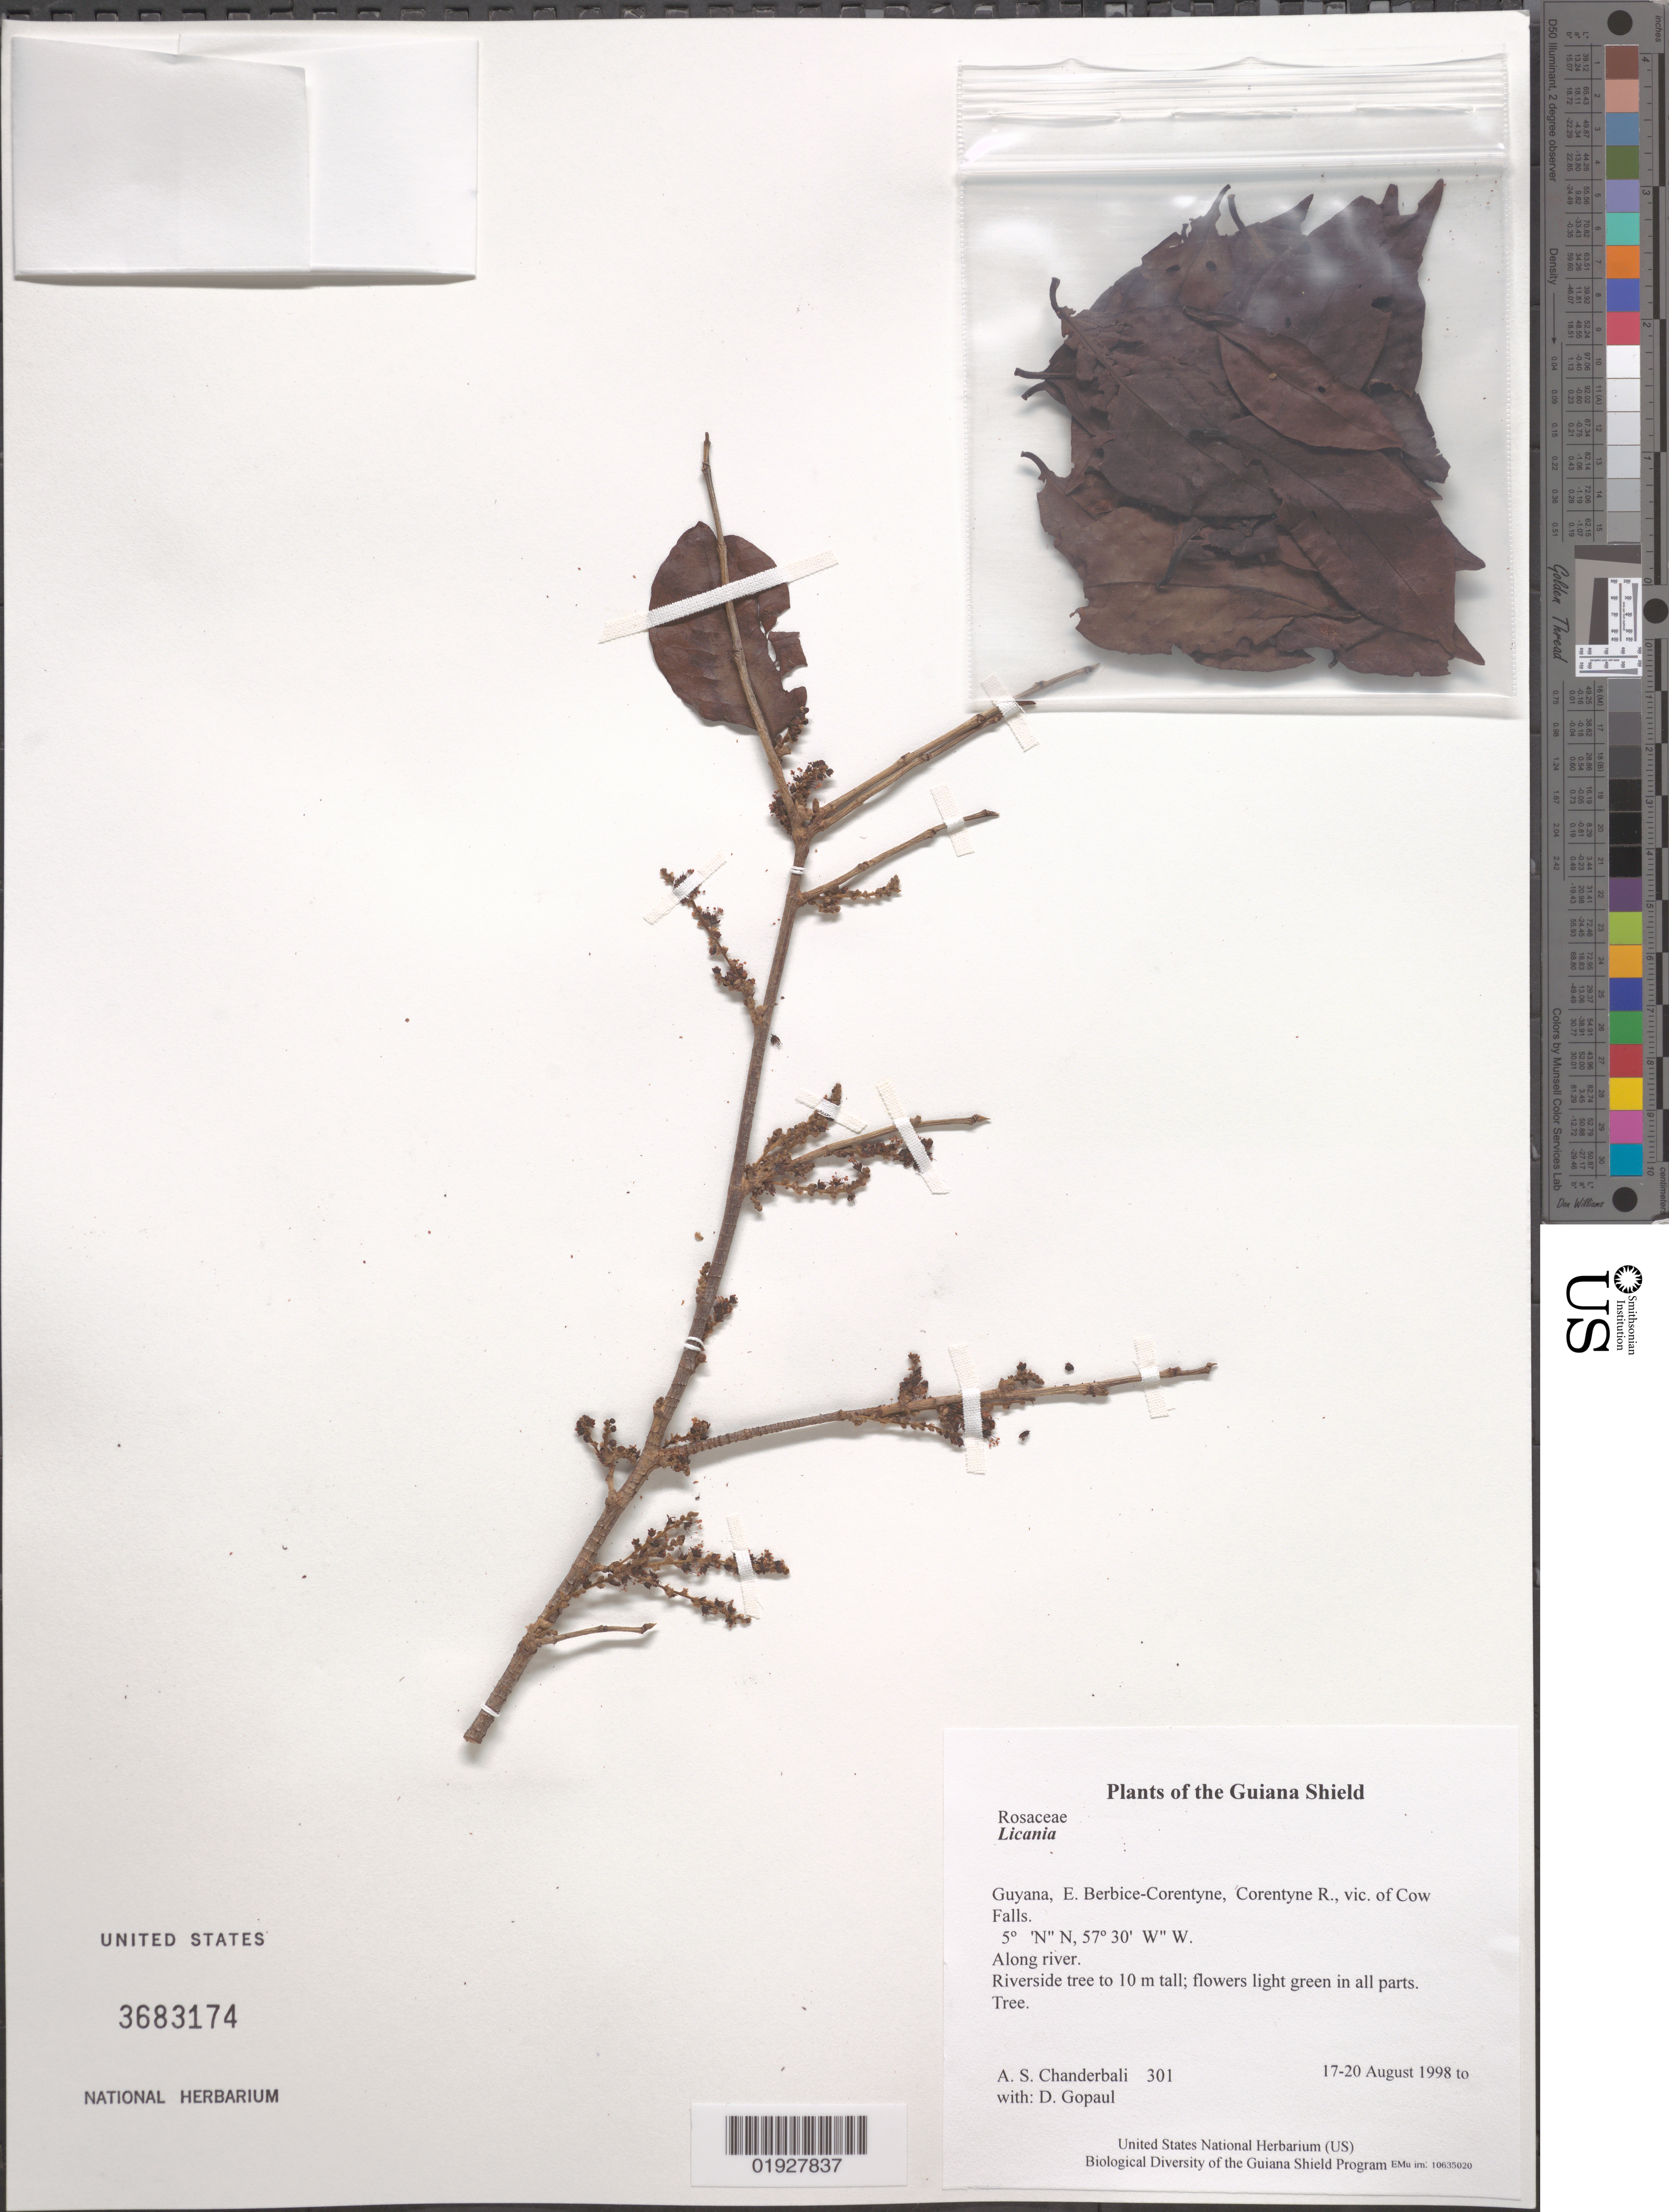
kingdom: Plantae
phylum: Tracheophyta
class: Magnoliopsida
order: Malpighiales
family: Chrysobalanaceae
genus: Licania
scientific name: Licania sp.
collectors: A. S. Chanderbali & D. Gopaul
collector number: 301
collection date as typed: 17-20 August 1998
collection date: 1998-08-17/1998-08-20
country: Guyana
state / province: E. Berbice-Corentyne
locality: Corentyne R., vic. of Cow Falls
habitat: Along river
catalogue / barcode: US 3683174